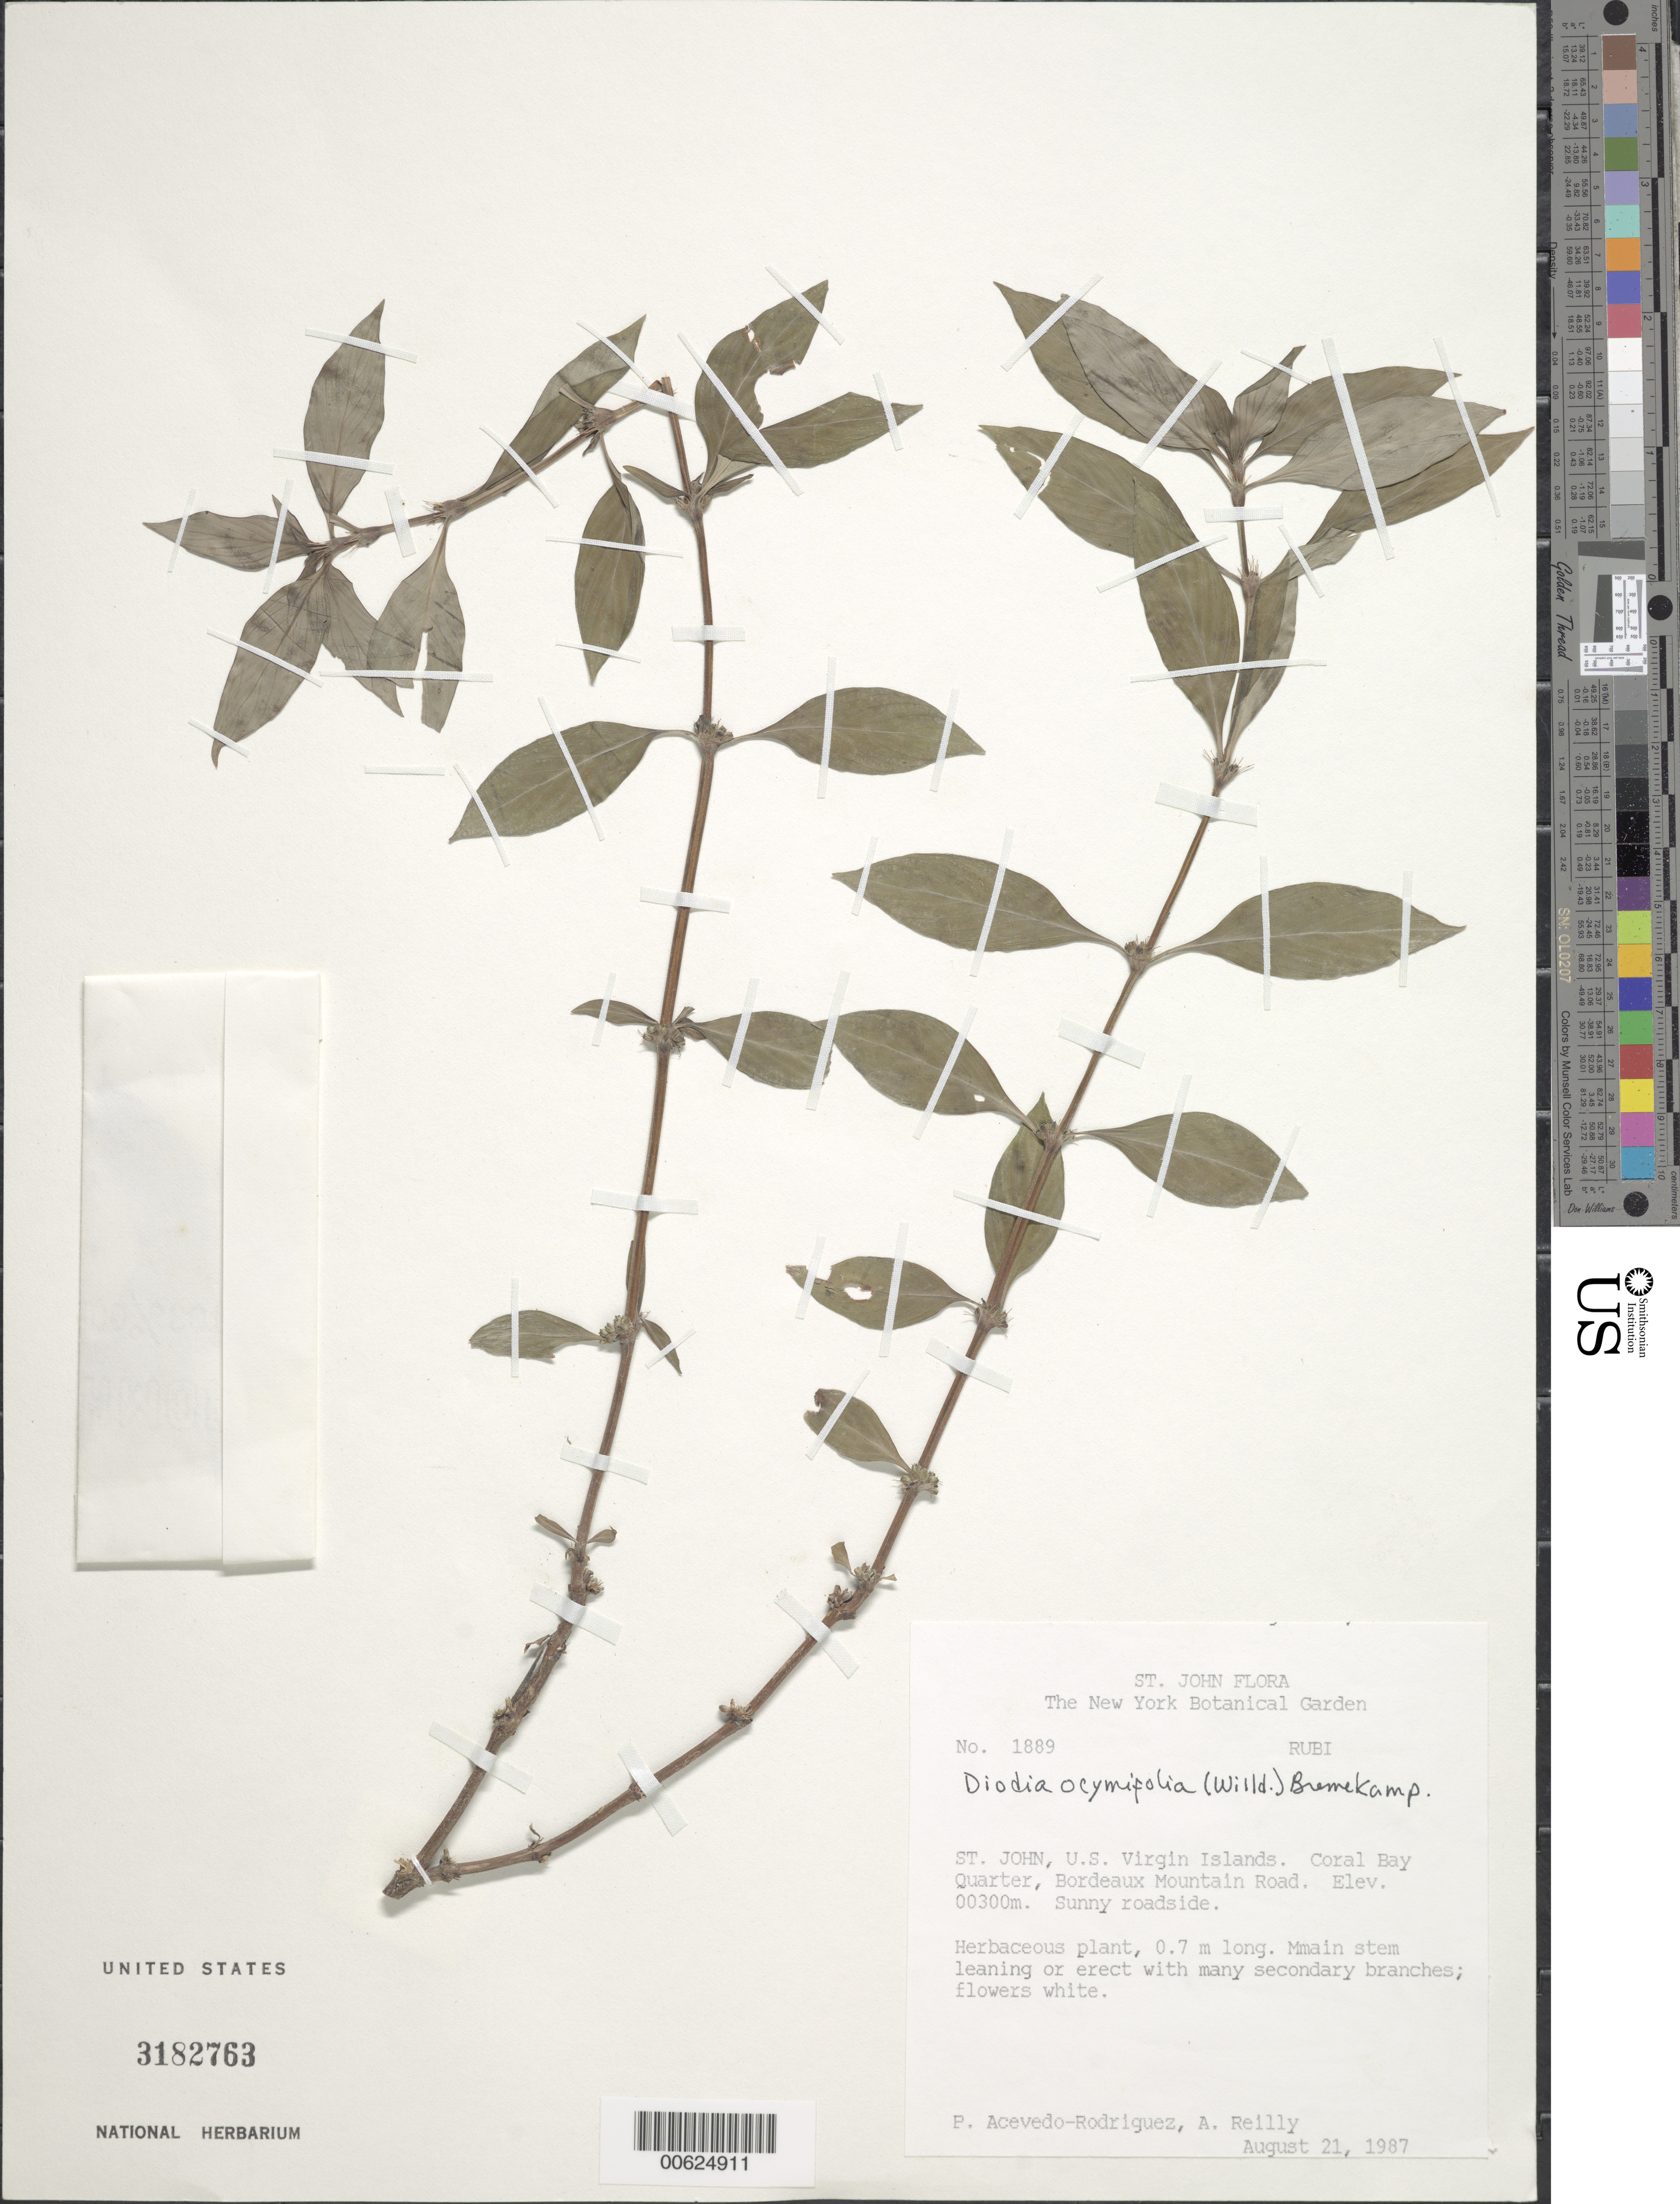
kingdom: Plantae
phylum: Tracheophyta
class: Magnoliopsida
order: Gentianales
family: Rubiaceae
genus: Diodia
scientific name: Diodia ocimifolia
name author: (Willd. ex Roem. & Schult.) Bremek.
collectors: P. Acevedo-Rodr. & A. Reilly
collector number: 1889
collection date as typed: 21 Aug 1987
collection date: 1987-08-21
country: U.S. Virgin Islands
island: St. John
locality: Coral Bay Quarter; along dirt road to Bordeaux Mountain.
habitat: Sunny roadside.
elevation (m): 300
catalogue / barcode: US 3182763